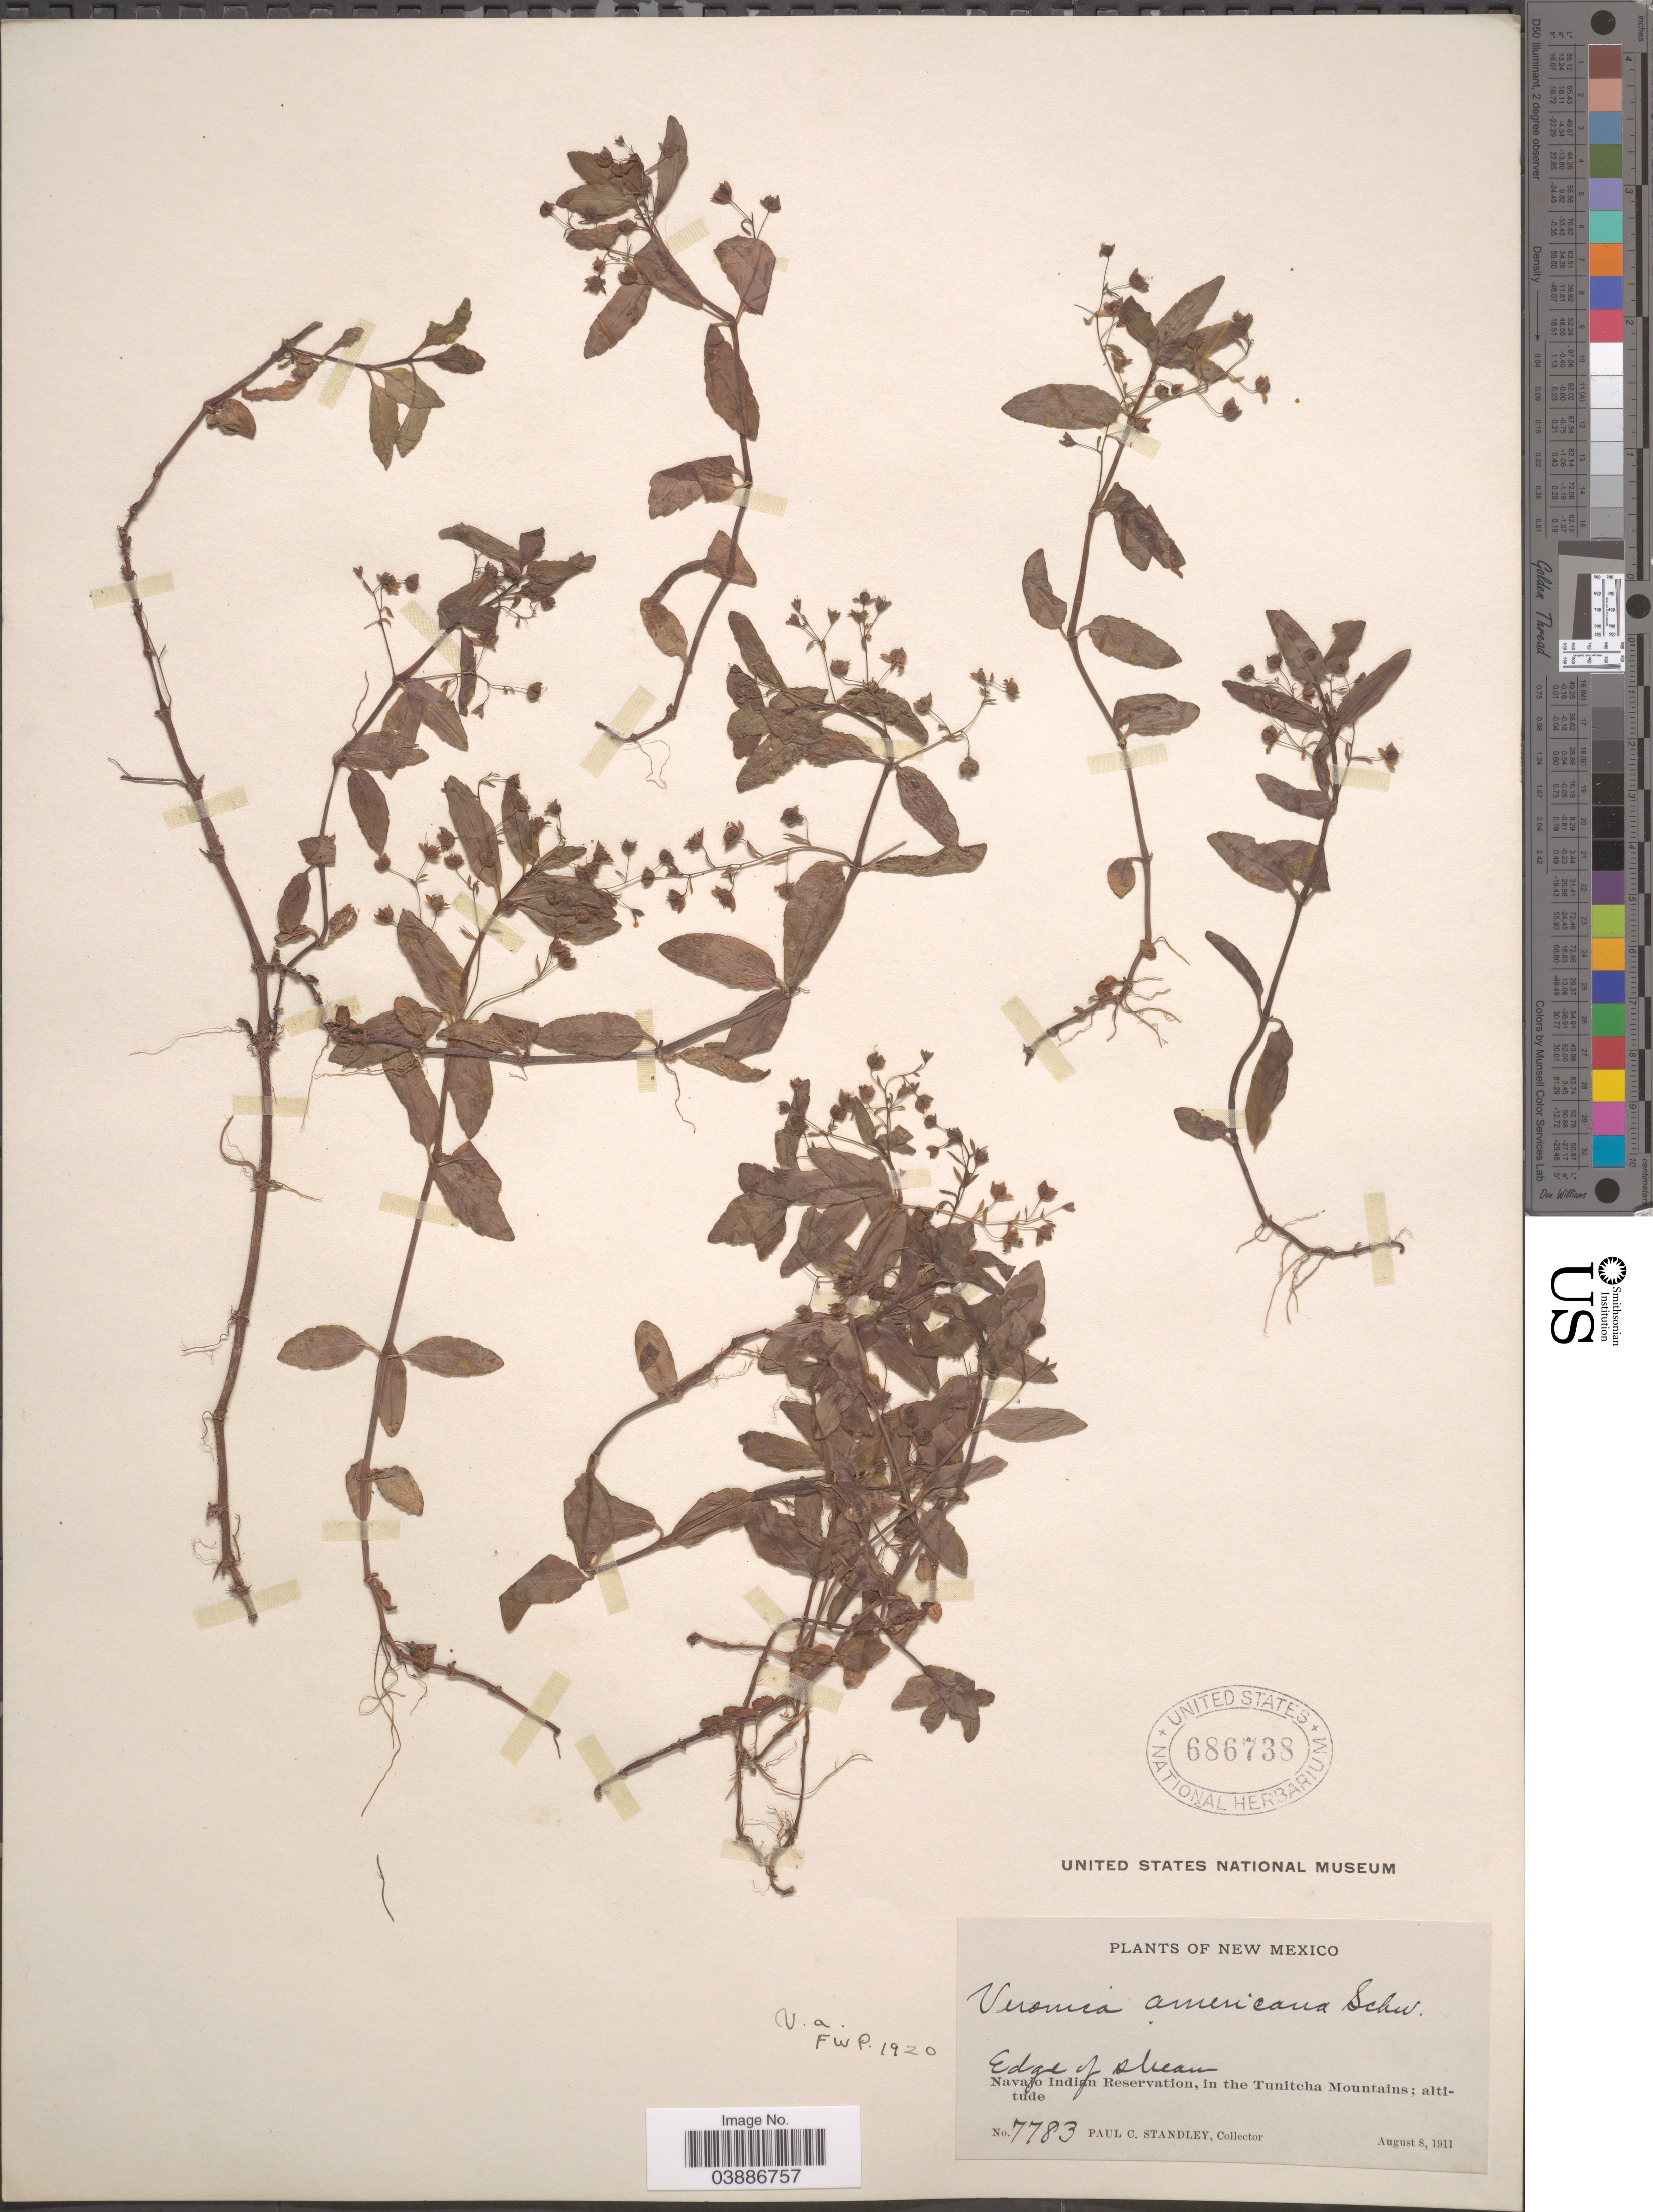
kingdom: Plantae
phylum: Tracheophyta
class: Magnoliopsida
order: Lamiales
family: Plantaginaceae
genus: Veronica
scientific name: Veronica americana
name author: Schwein. ex Benth.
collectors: P. C. Standley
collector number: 7783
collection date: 1911-08-08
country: United States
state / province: New Mexico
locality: Navajo Indian Reservation, in the Tunitcha Mountains.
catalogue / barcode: US 686738